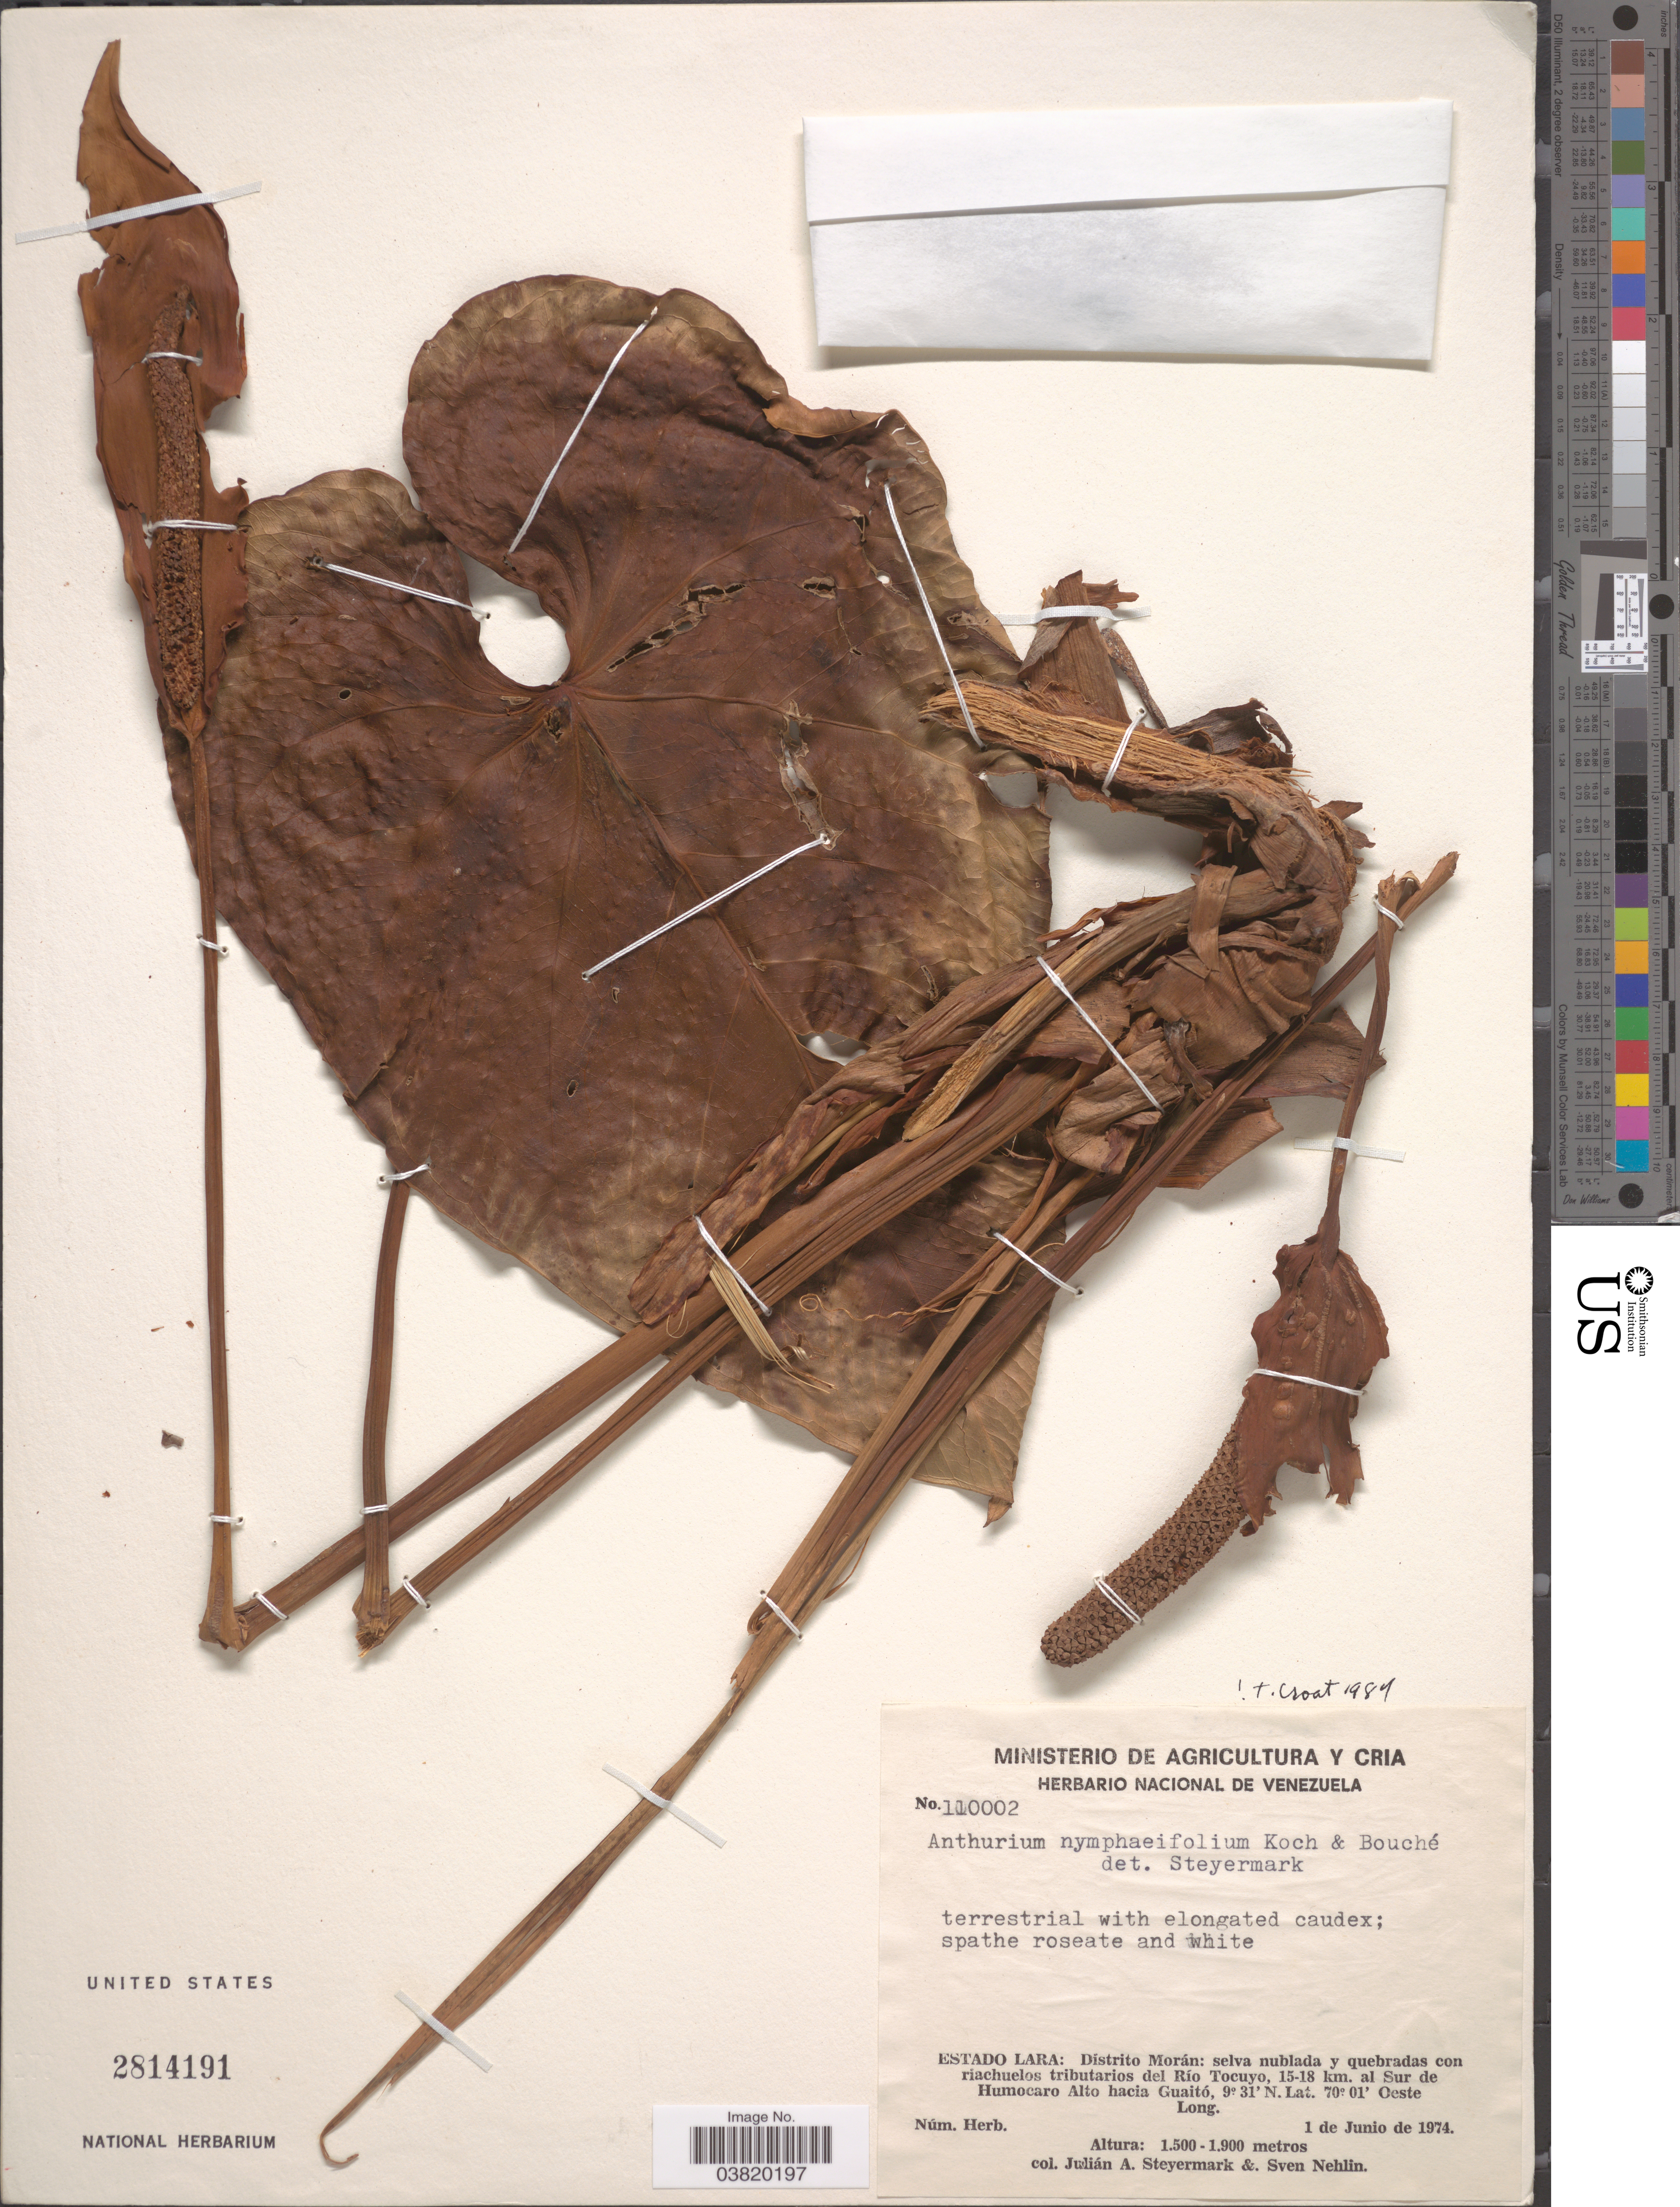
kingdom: Plantae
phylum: Tracheophyta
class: Liliopsida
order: Alismatales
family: Araceae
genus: Anthurium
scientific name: Anthurium nymphaeifolium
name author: K. Koch & C.D. Bouché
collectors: J. Steyermark & S. Nehlin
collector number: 110002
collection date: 1974-06-01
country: Venezuela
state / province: Lara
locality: Distrito Morán: selva nublada y quebradas con riachuelos tributarios del Río Tocuyo, 15-18 km. al Sur de Humocaro Alto hacia Guaitó.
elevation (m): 1500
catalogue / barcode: US 2814191